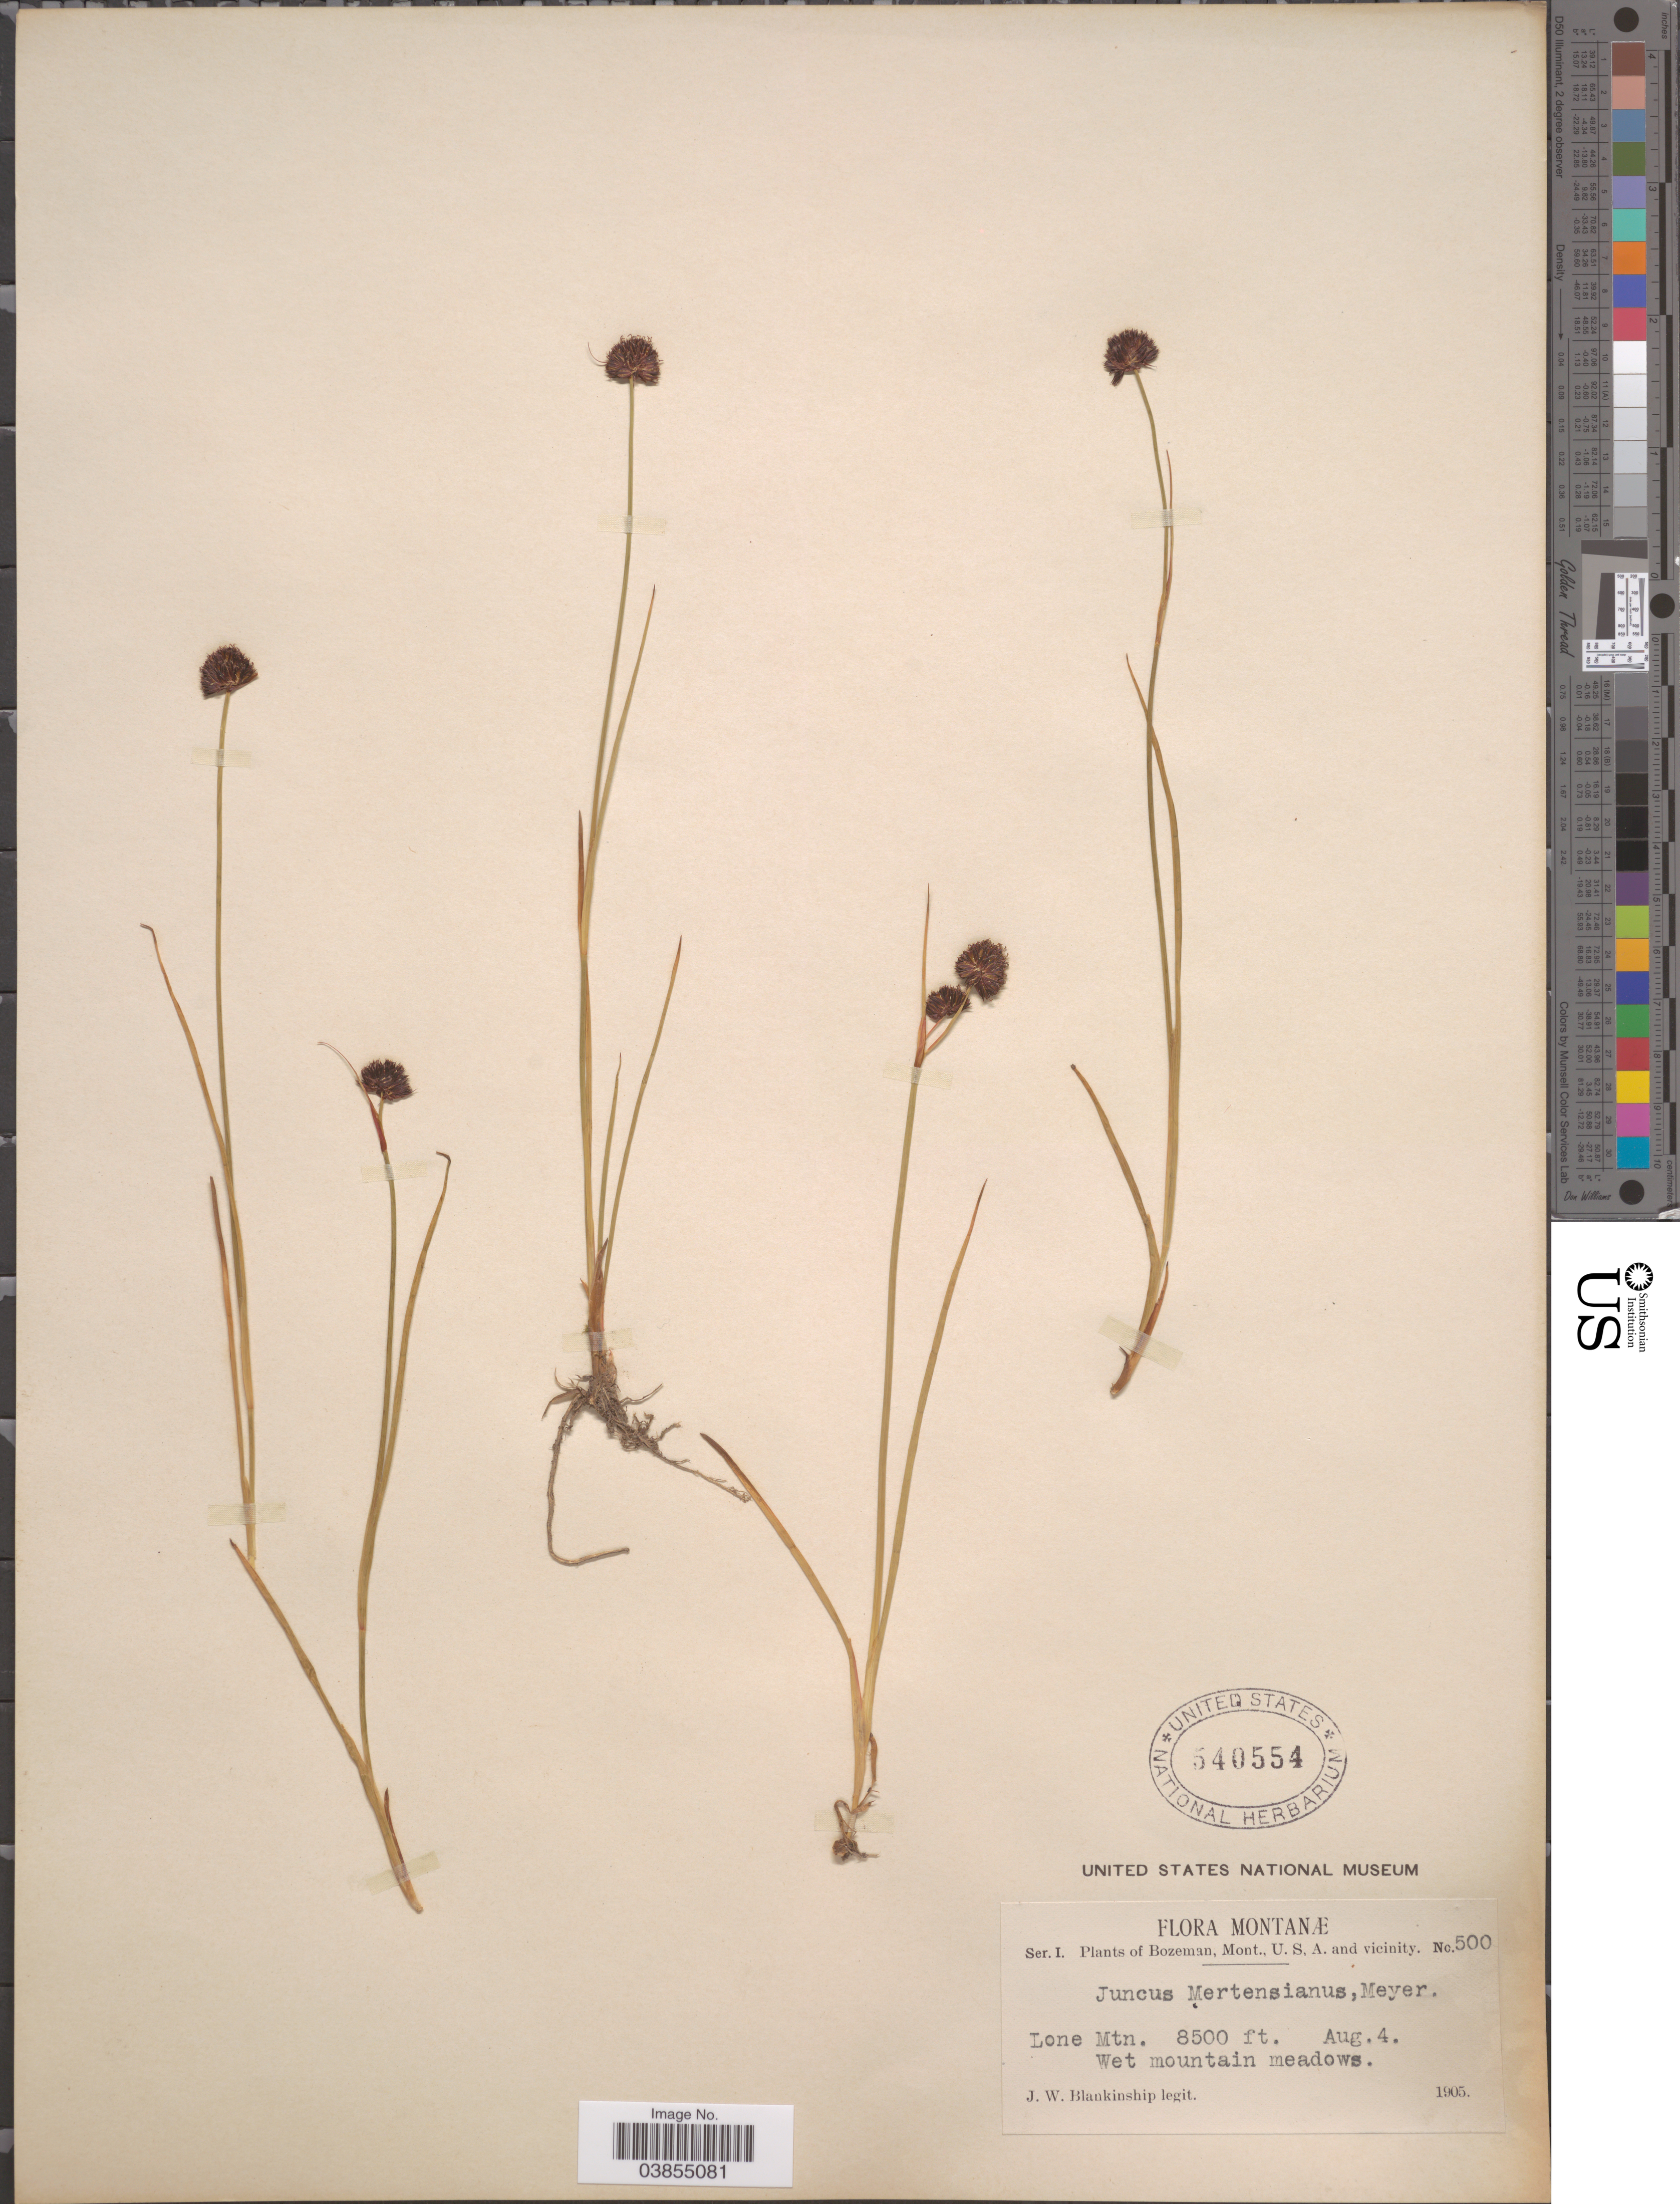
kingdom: Plantae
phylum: Tracheophyta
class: Liliopsida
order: Poales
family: Juncaceae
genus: Juncus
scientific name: Juncus mertensianus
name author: Bong.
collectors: J. W. Blankinship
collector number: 500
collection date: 1905-08-04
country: United States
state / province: Montana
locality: Bozeman, Mont., U. S, A. and vicinity. Lone Mtn.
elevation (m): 2591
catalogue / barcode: US 540554